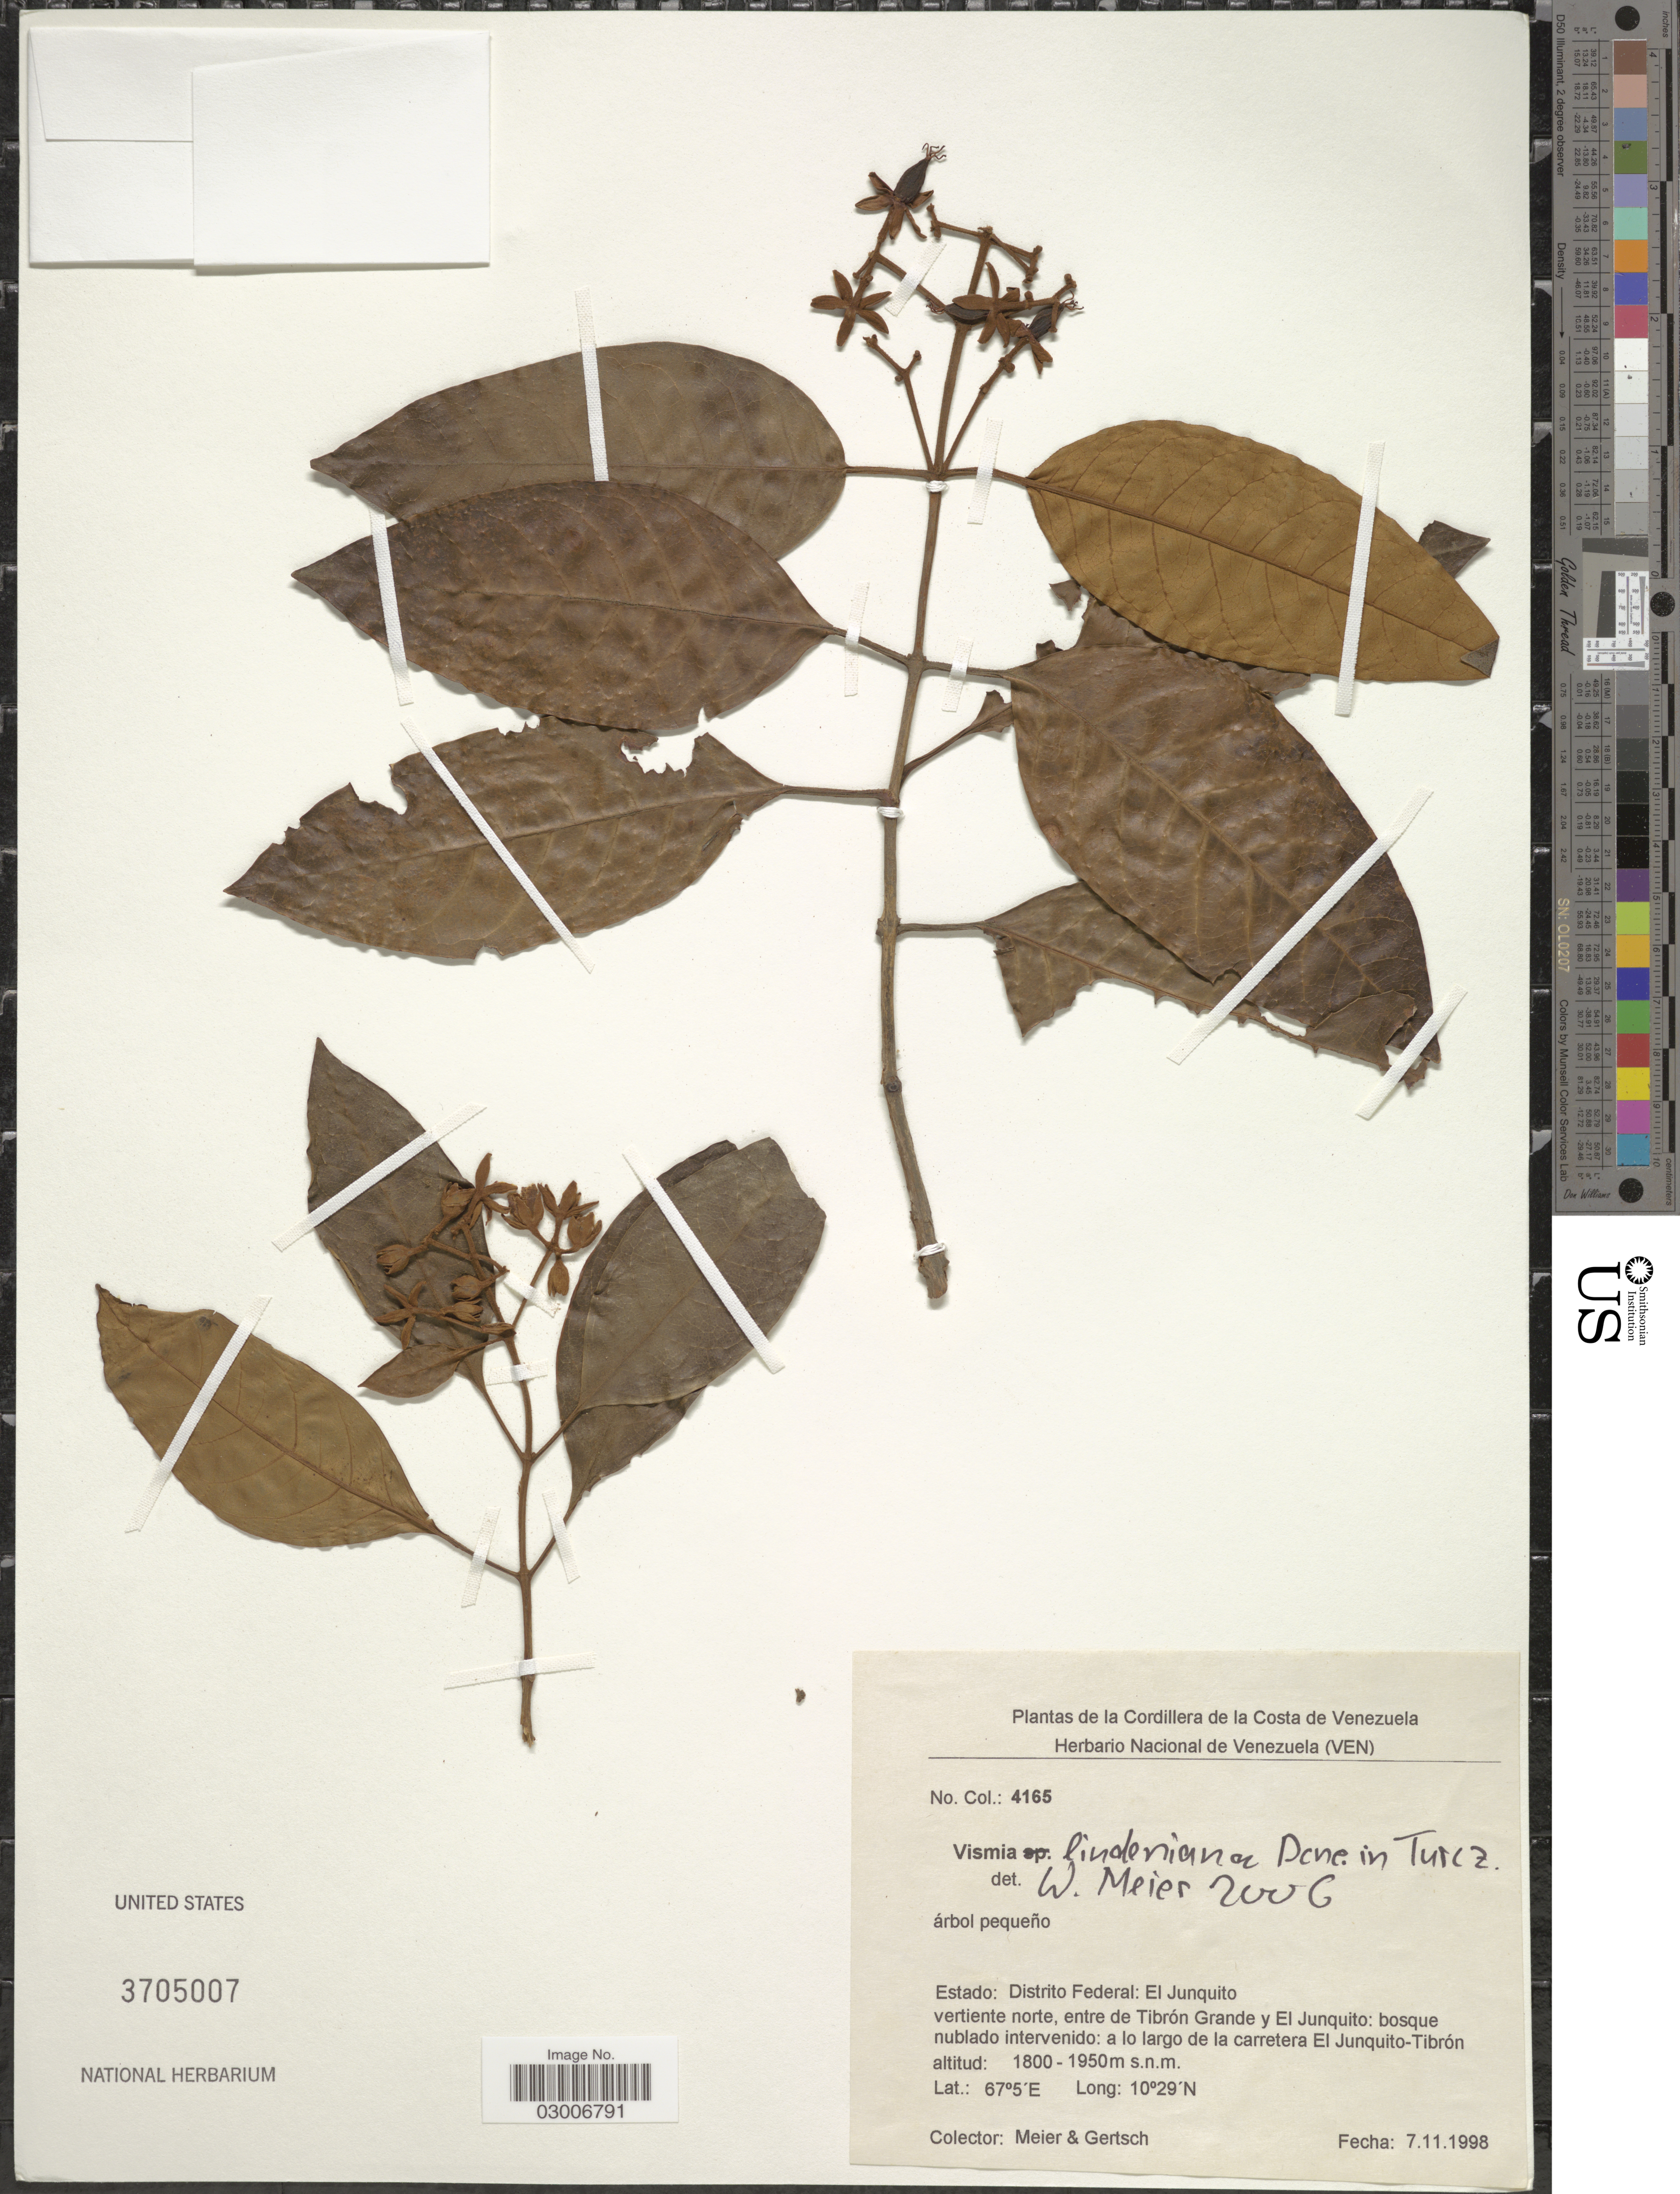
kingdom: Plantae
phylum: Tracheophyta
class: Magnoliopsida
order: Malpighiales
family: Hypericaceae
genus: Vismia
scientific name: Vismia lindeniana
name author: Decne.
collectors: Meier & Gertsch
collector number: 4165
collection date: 1998-11-07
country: Venezuela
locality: Cordillera de la Costa de Venezuela. Estado: Distrito Federal: El Junquito, vertiente norte, entre de Tibrón Grande y El Junquito: bosque nublado intervenido: a lo largo de la carretera El Junquito-Tibrón.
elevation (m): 1800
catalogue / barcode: US 3705007